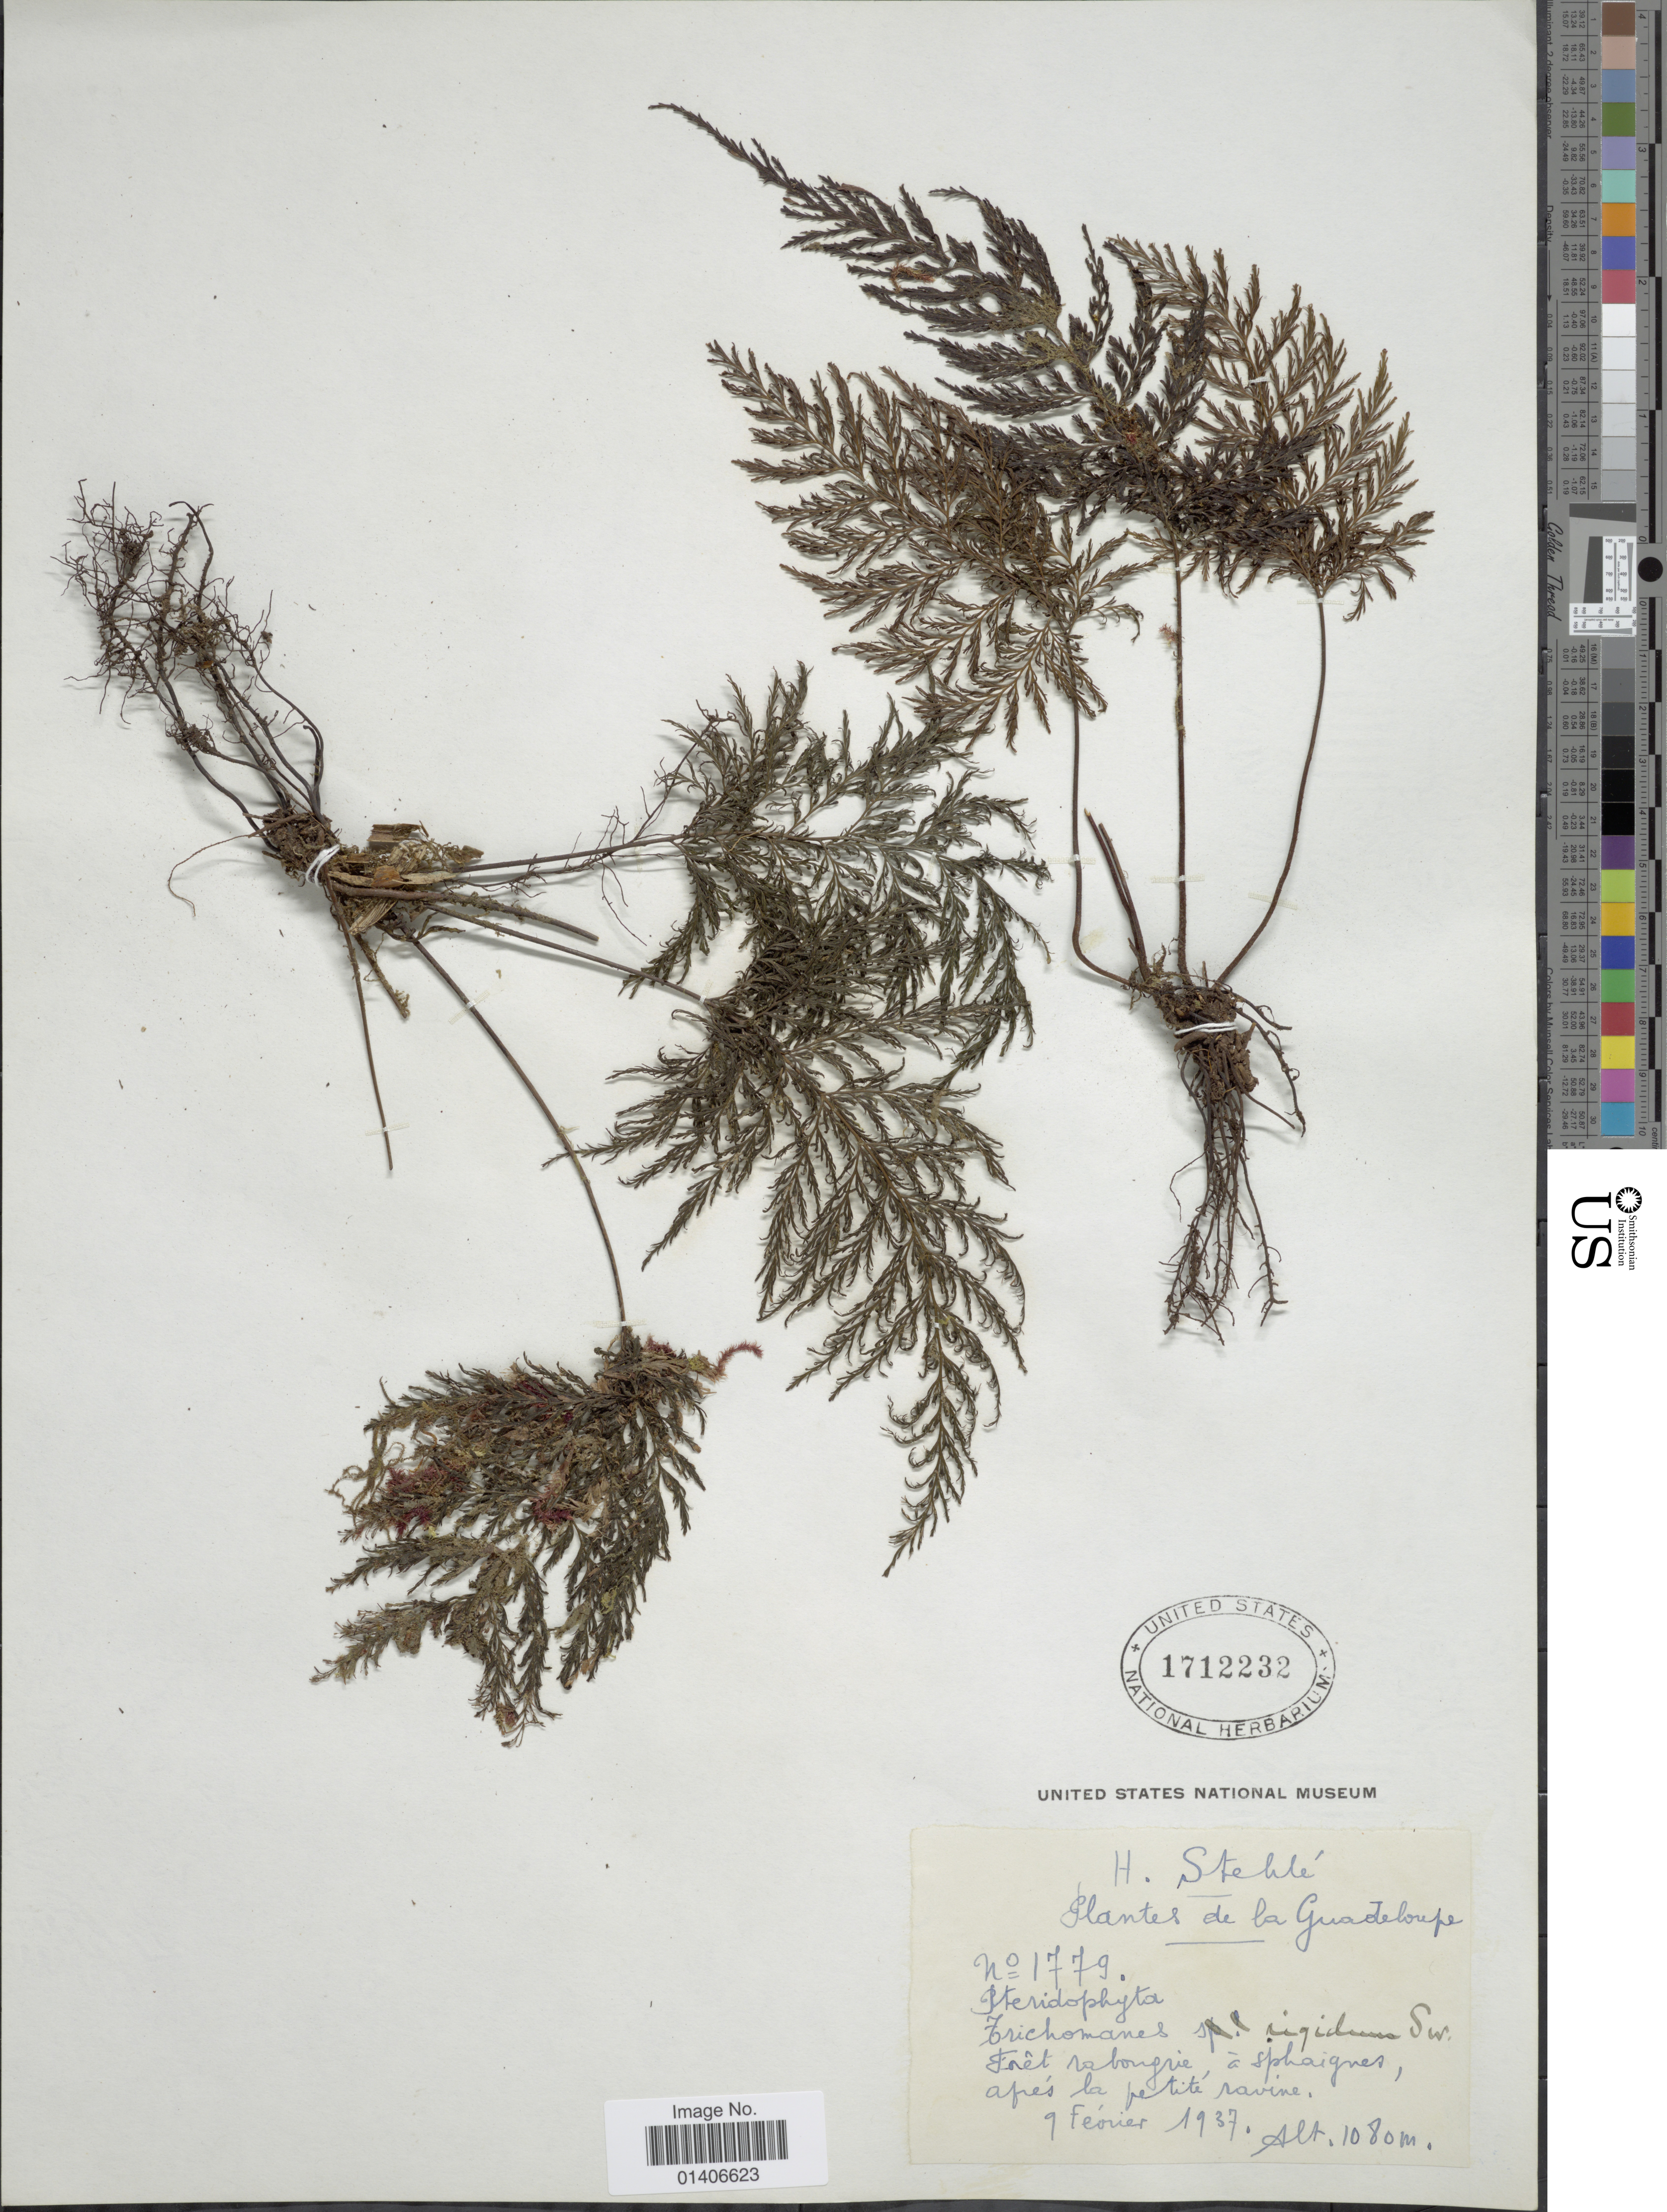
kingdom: Plantae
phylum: Tracheophyta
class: Polypodiopsida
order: Hymenophyllales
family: Hymenophyllaceae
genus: Abrodictyum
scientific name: Abrodictyum rigidum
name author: (Sw.) Ebihara & Dubuisson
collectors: H. Stehlé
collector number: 1779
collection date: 1937-02-09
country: Guadeloupe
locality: Petit Ravine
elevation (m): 1080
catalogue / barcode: US 1712232